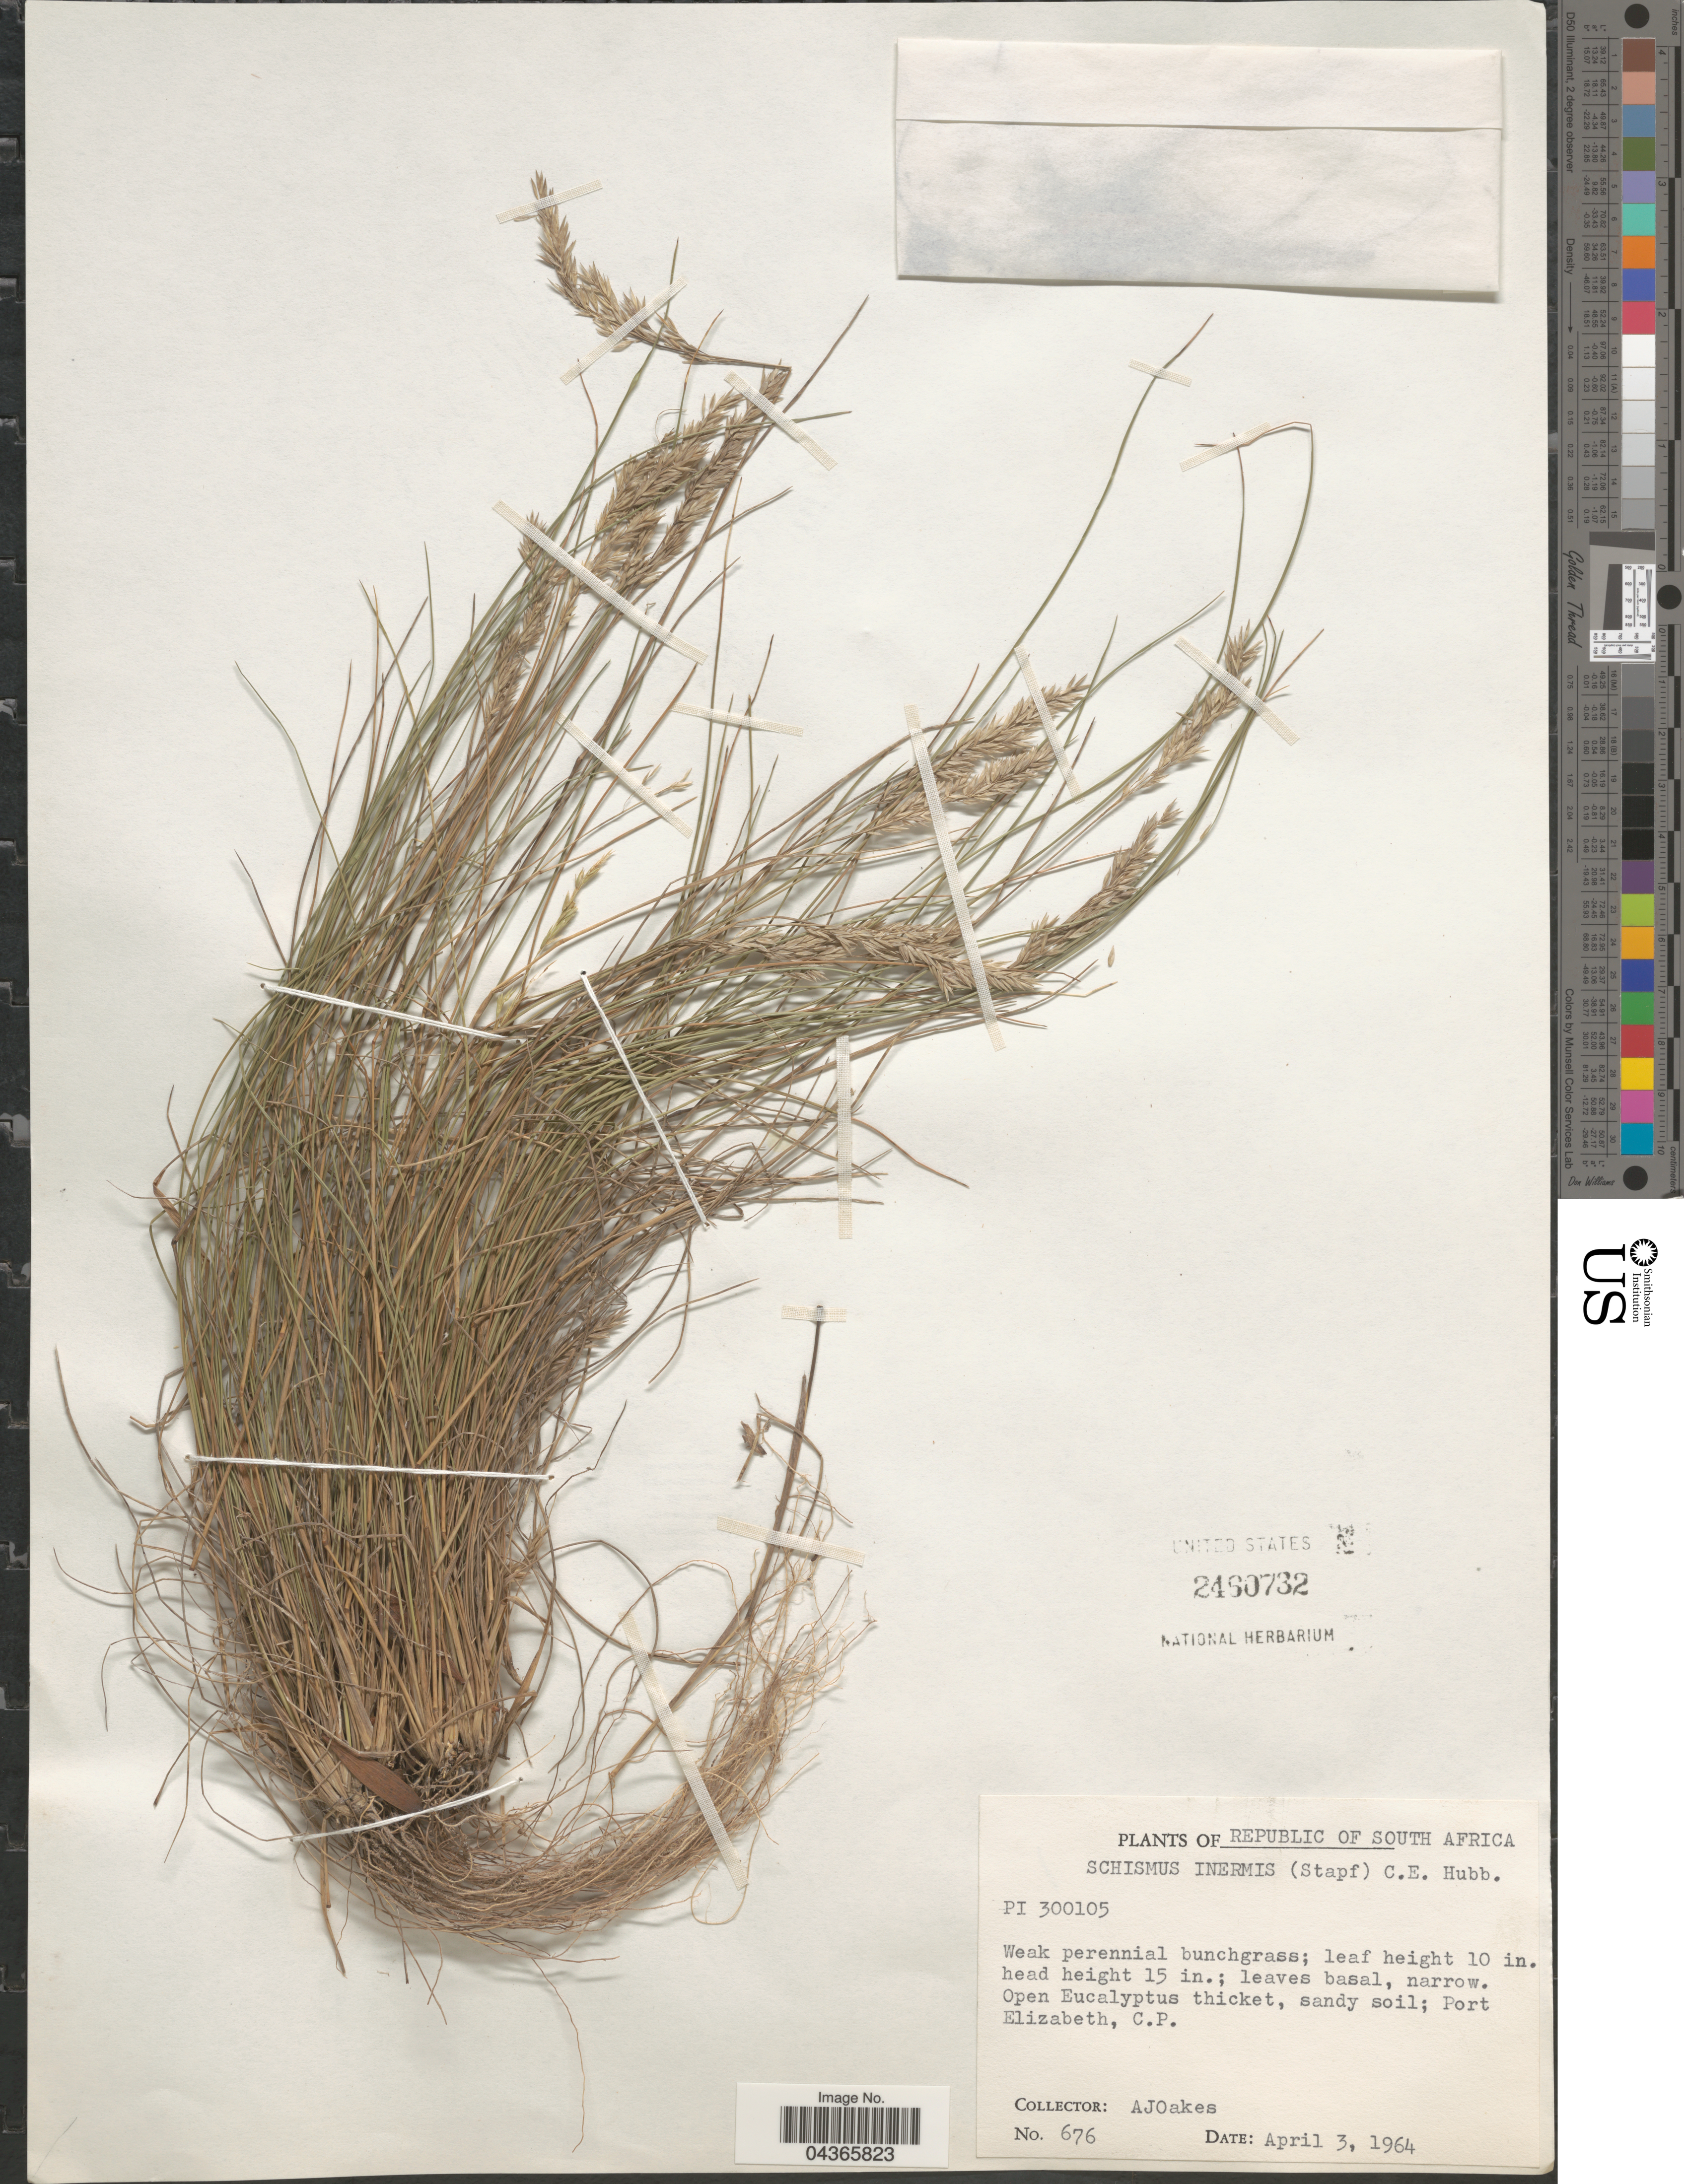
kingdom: Plantae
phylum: Tracheophyta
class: Liliopsida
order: Poales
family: Poaceae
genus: Schismus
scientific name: Schismus barbatus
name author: (L.) Thell.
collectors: A. Oakes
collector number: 676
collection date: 1964-04-03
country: South Africa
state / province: Eastern Cape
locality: Port Elizabeth, C. P.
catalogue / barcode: US 2460732